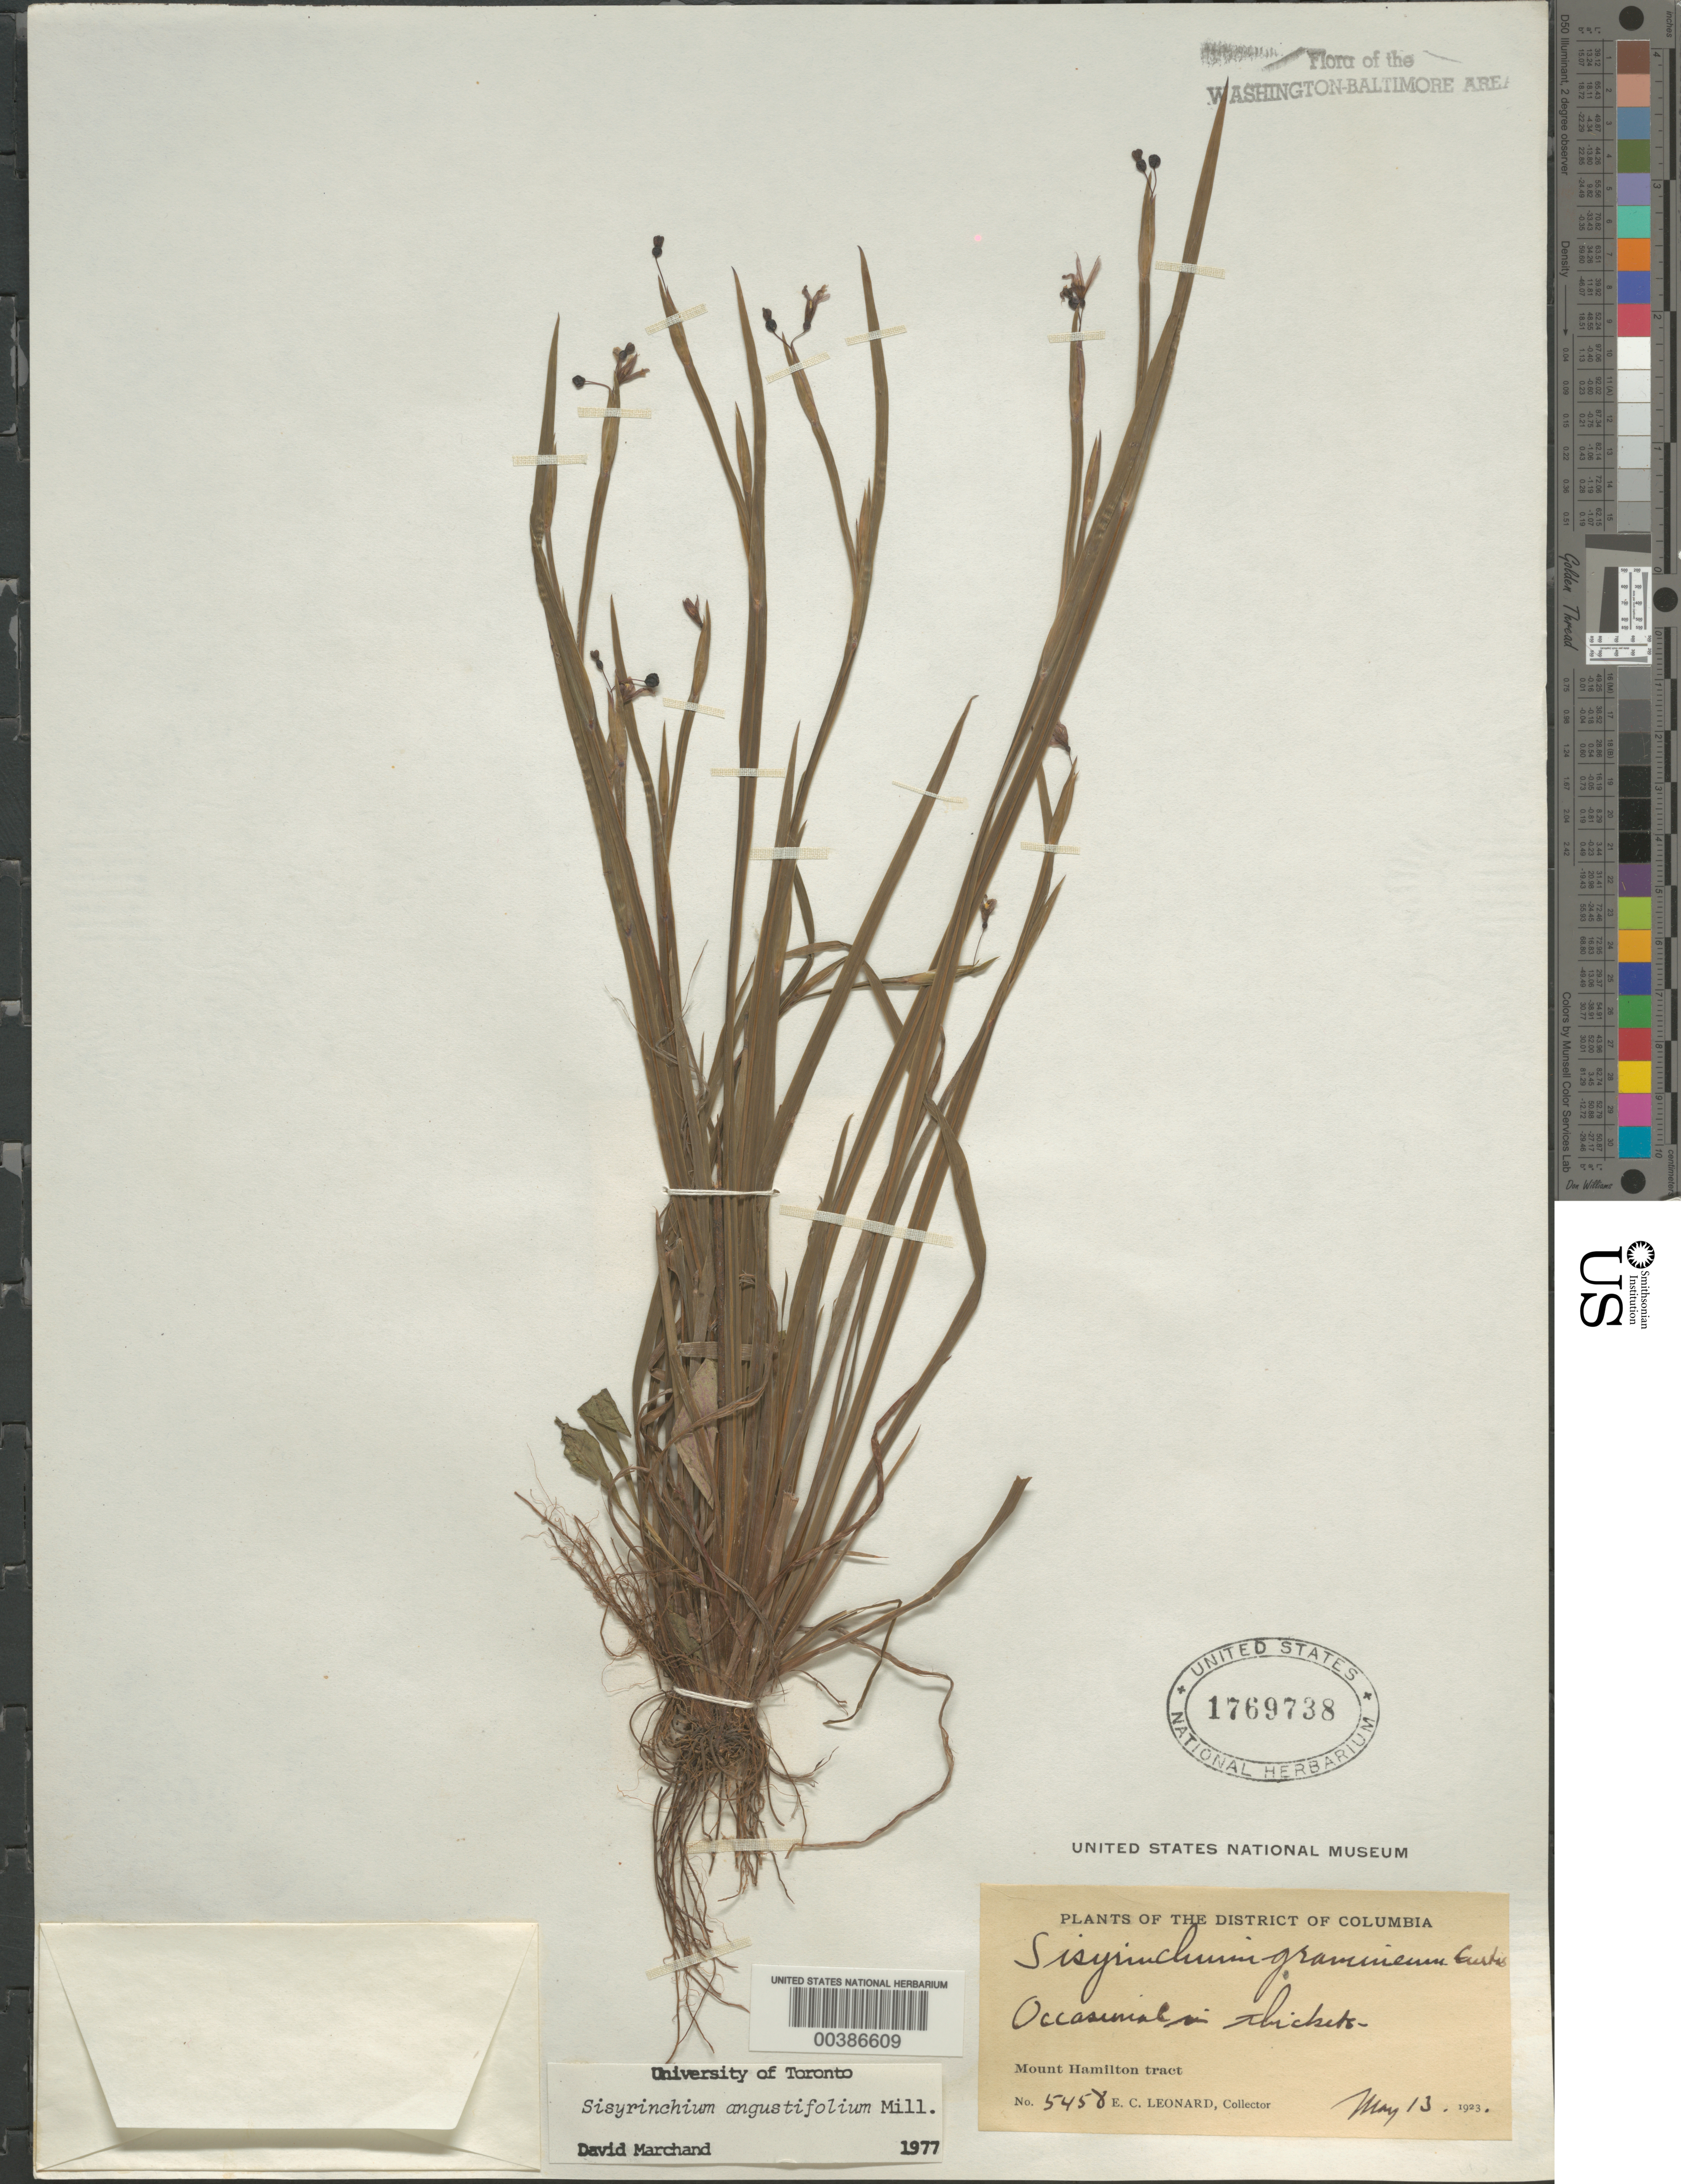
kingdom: Plantae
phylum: Tracheophyta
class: Liliopsida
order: Asparagales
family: Iridaceae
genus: Sisyrinchium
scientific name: Sisyrinchium angustifolium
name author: Mill.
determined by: Marchand, D.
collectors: E. C. Leonard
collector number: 5458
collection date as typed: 13 May 1923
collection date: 1923-05-13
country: United States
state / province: District of Columbia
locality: Mount Hamilton Tract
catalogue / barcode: US 1769738